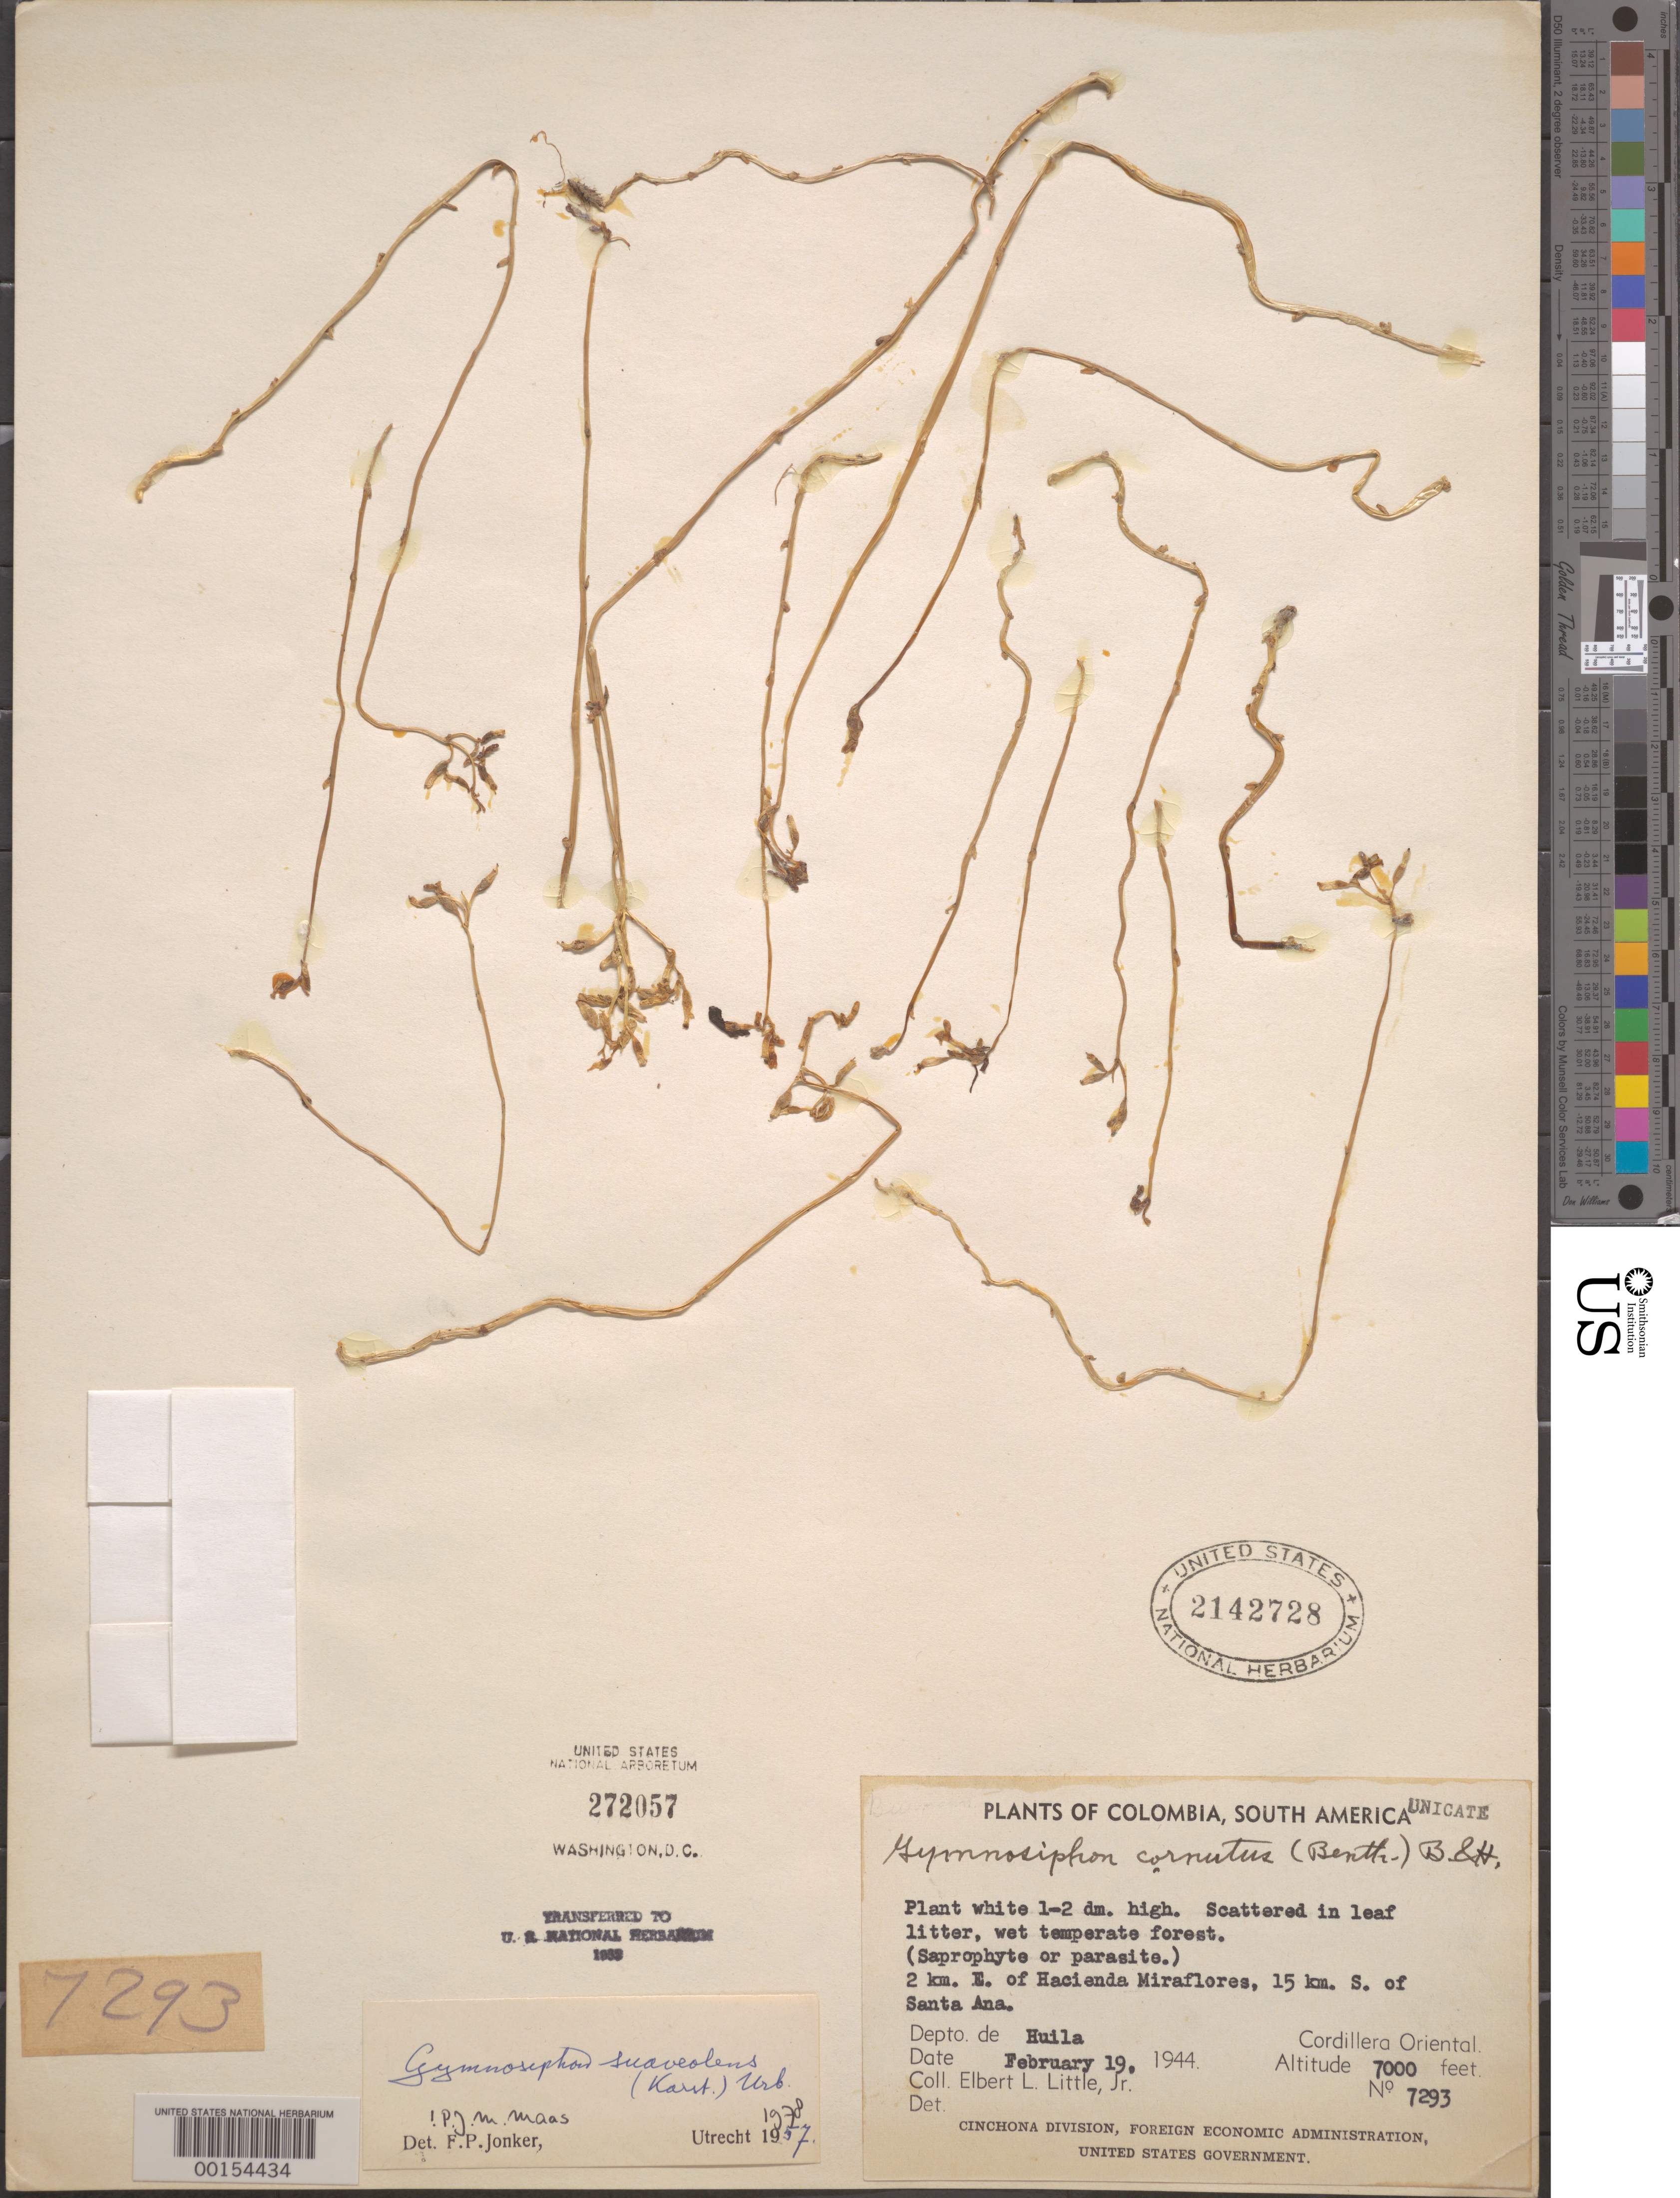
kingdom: Plantae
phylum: Tracheophyta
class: Liliopsida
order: Dioscoreales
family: Burmanniaceae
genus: Gymnosiphon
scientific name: Gymnosiphon suaveolens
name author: (H. Karst.) Urb.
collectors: E. L. Little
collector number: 7293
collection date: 1944-02-19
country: Colombia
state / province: Huila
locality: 2 km. E. of Hacienda Miraflores, 15 km. S. of Santa Ana. Depto. de Huila. Cordillera Oriental.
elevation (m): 2134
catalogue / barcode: US 2142728